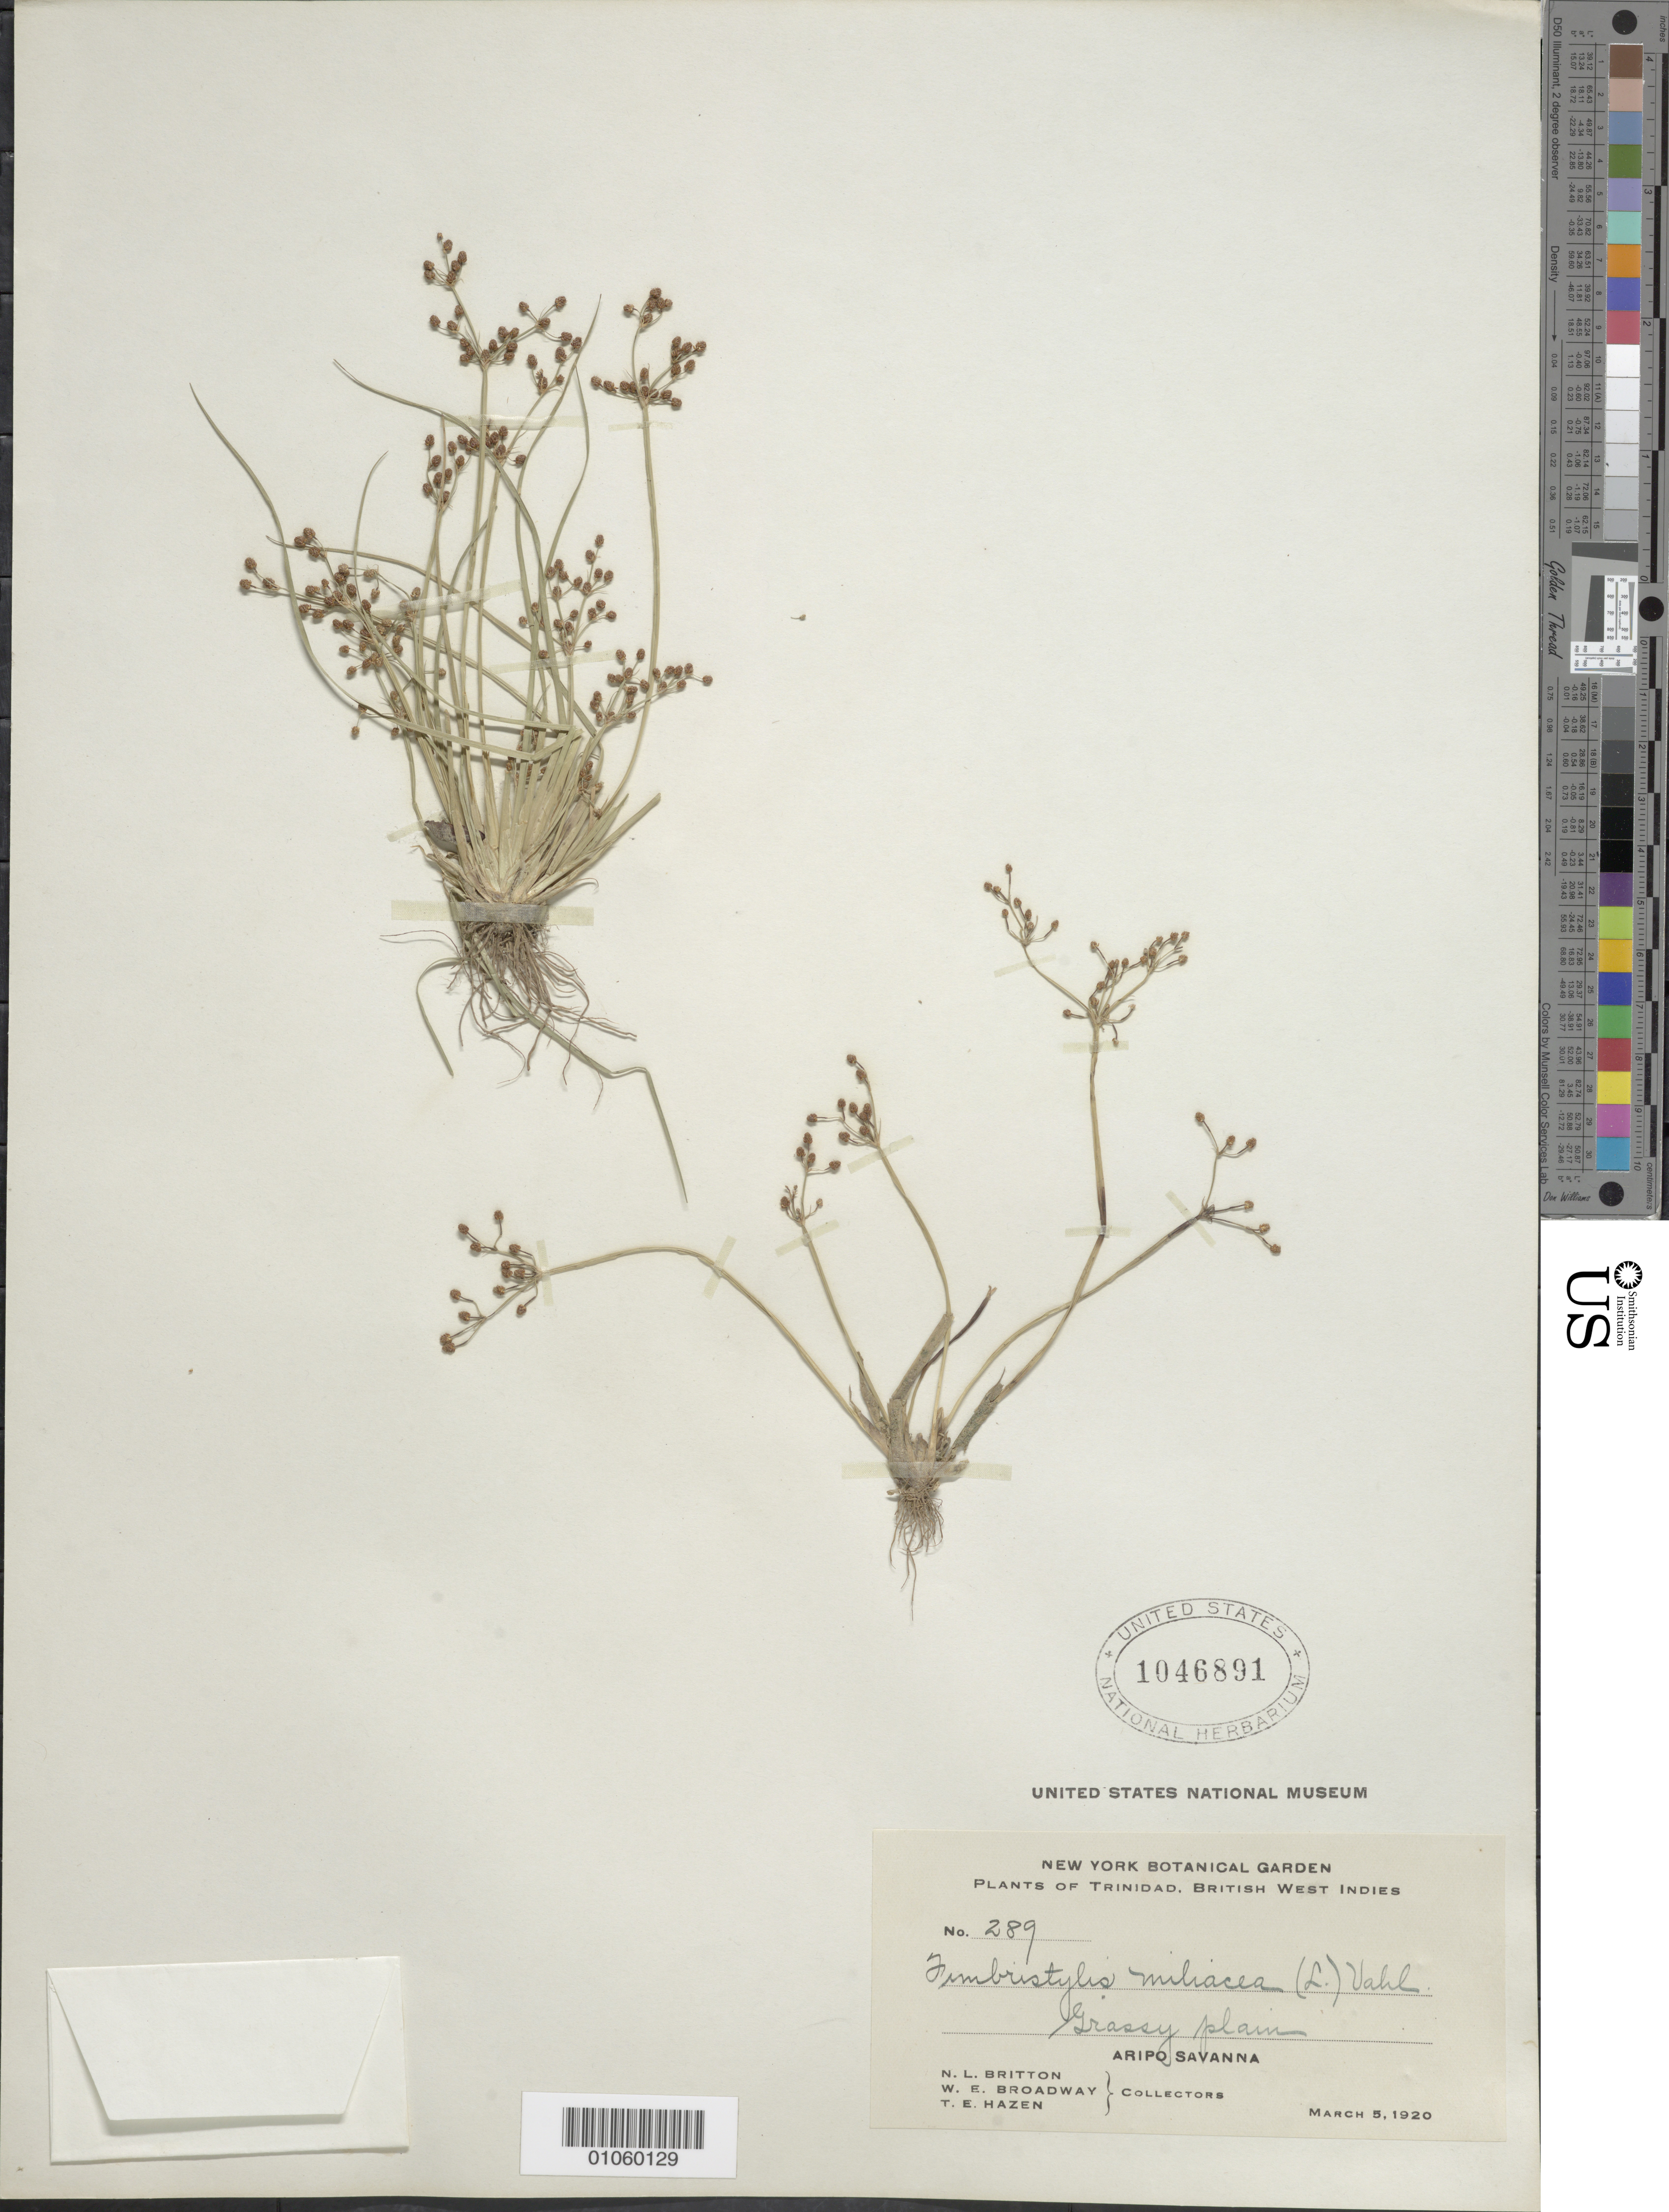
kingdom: Plantae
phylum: Tracheophyta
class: Liliopsida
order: Poales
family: Cyperaceae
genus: Fimbristylis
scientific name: Fimbristylis littoralis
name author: Gaudich.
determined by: Strong, M. T., (US), Smithsonian Institution - National Museum of Natural History (UNITED STATES)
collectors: N. Britton, W. E. Broadway & T. E. Hazen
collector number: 289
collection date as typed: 05 Mar 1920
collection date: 1920-03-05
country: Trinidad and Tobago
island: Trinidad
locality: Aripo Savanna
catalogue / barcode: US 1046891